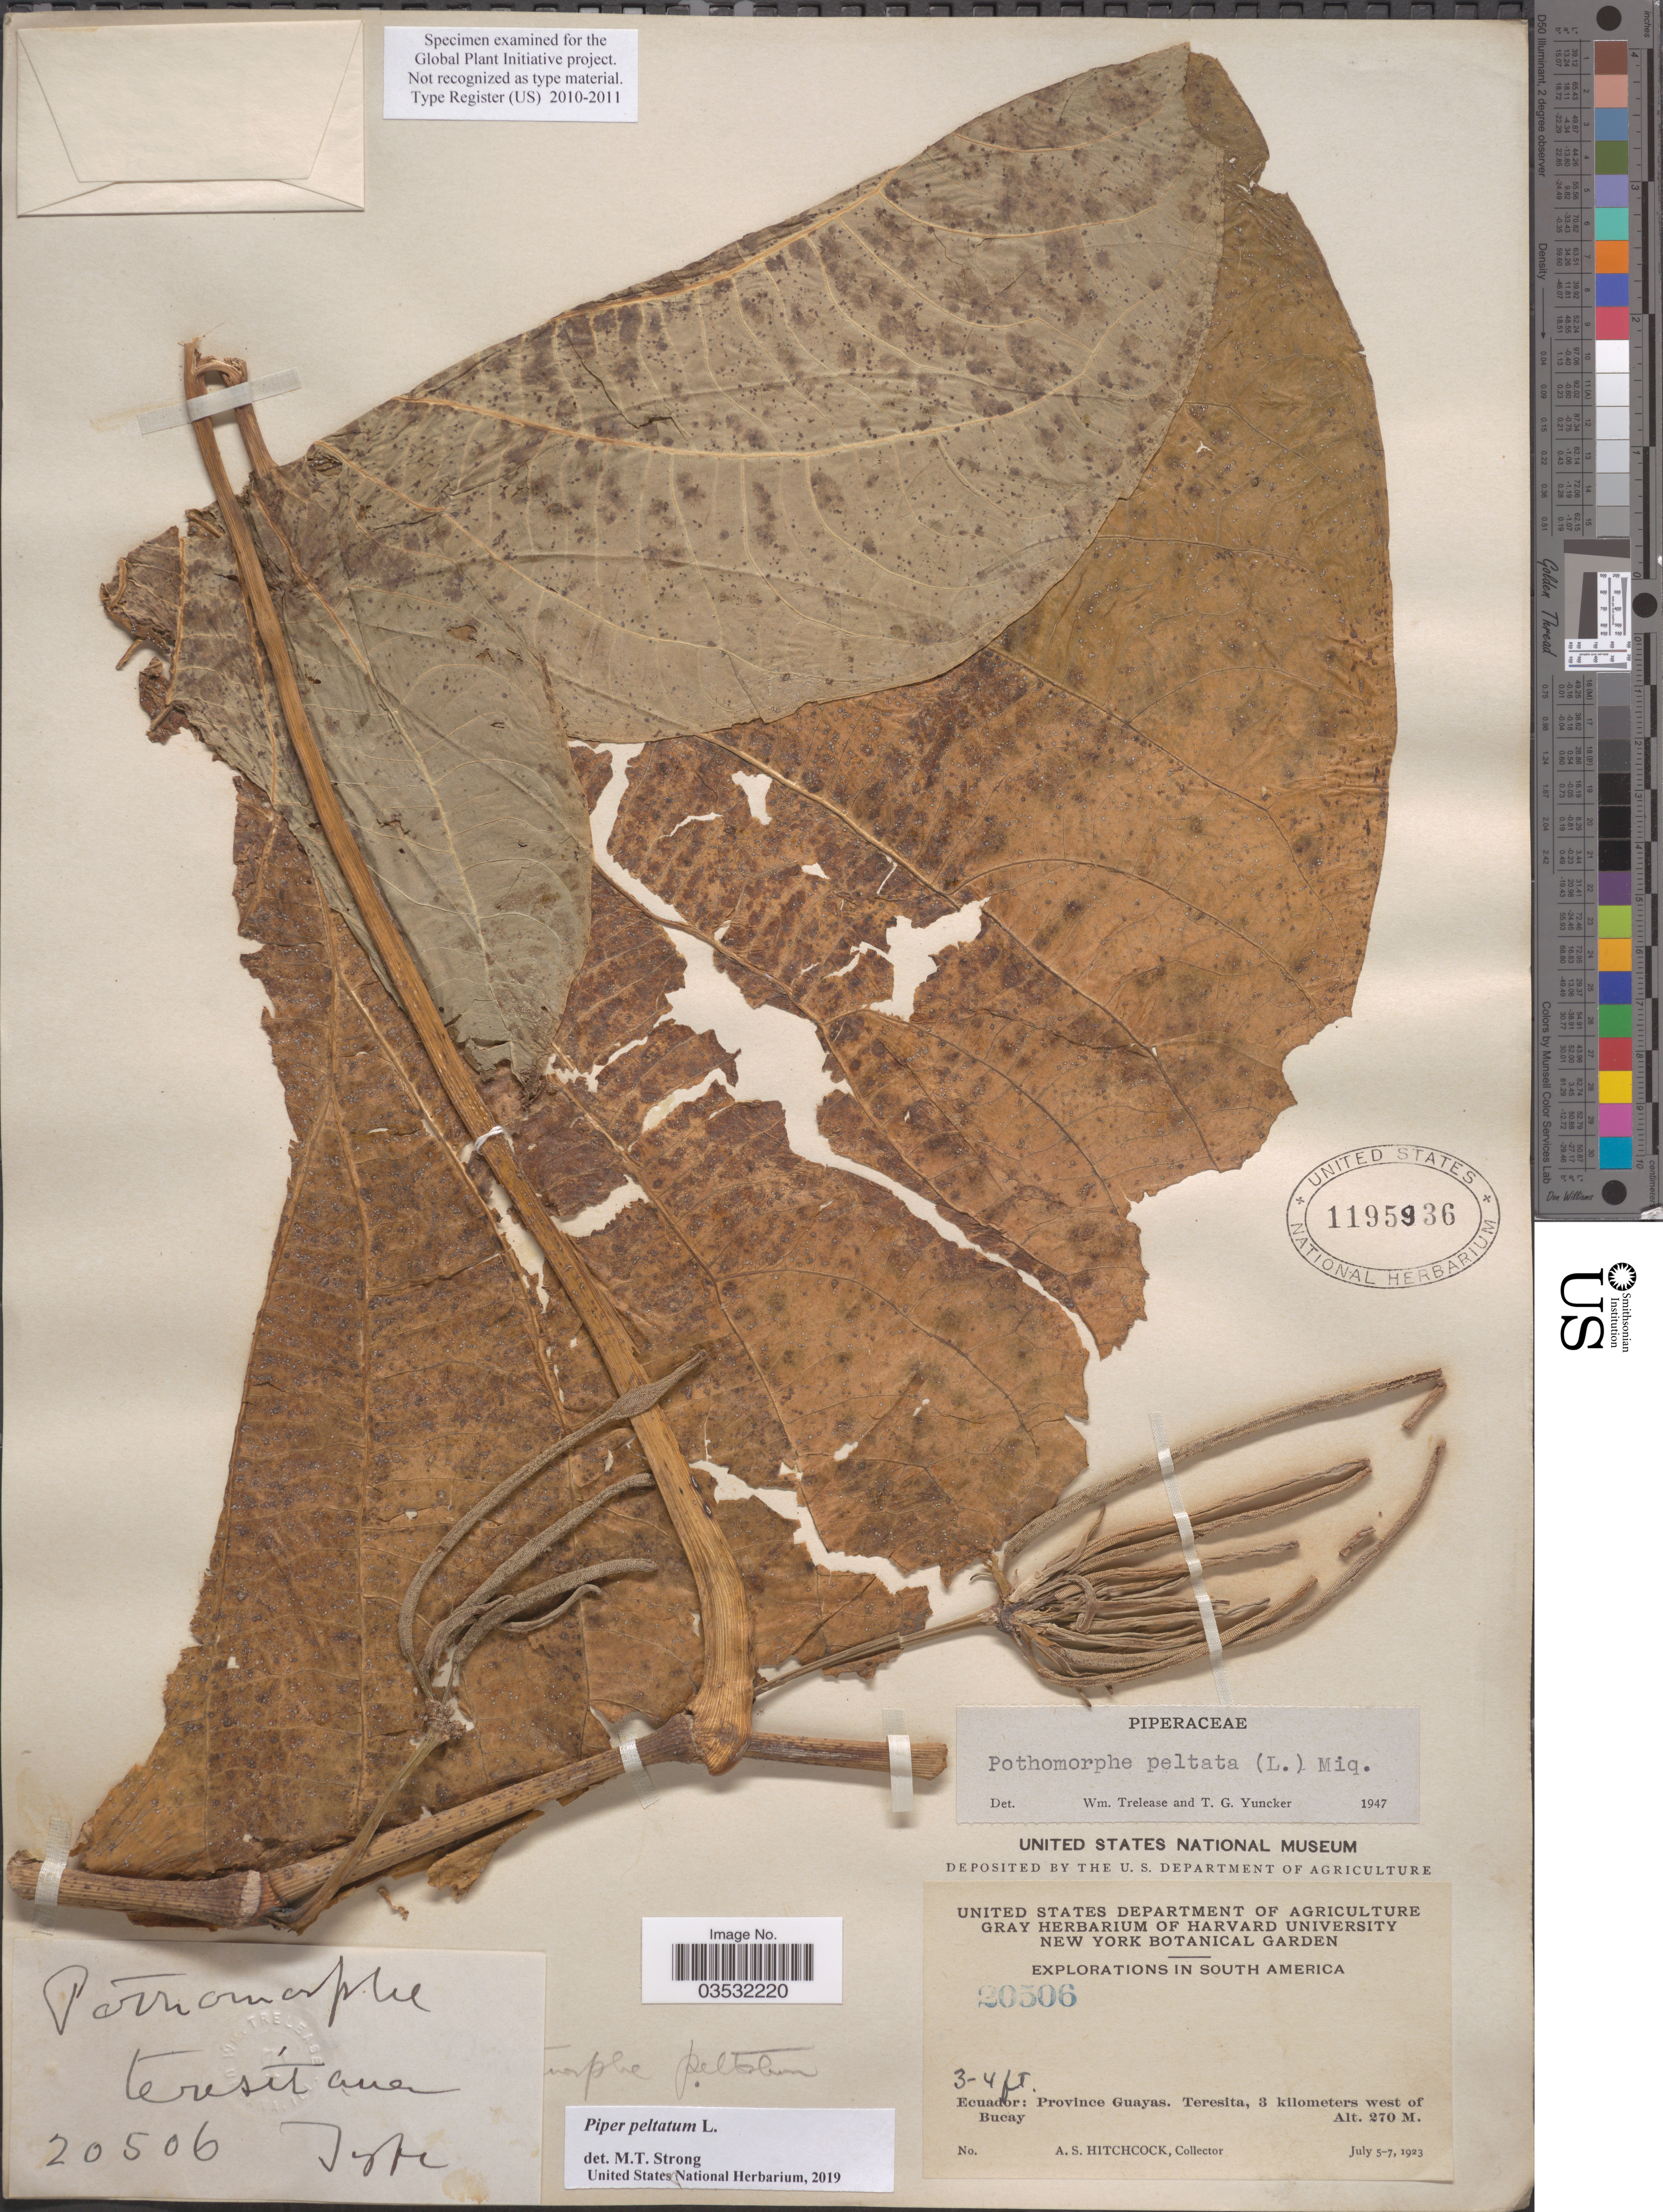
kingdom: Plantae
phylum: Tracheophyta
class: Magnoliopsida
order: Piperales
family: Piperaceae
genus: Piper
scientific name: Piper peltatum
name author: L.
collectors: A. S. Hitchcock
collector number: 20506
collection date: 1923-07-05/1923-07-07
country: Ecuador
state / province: Guayas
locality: Teresita, 3 kilometers west of Bucay.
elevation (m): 270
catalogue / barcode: US 1195936